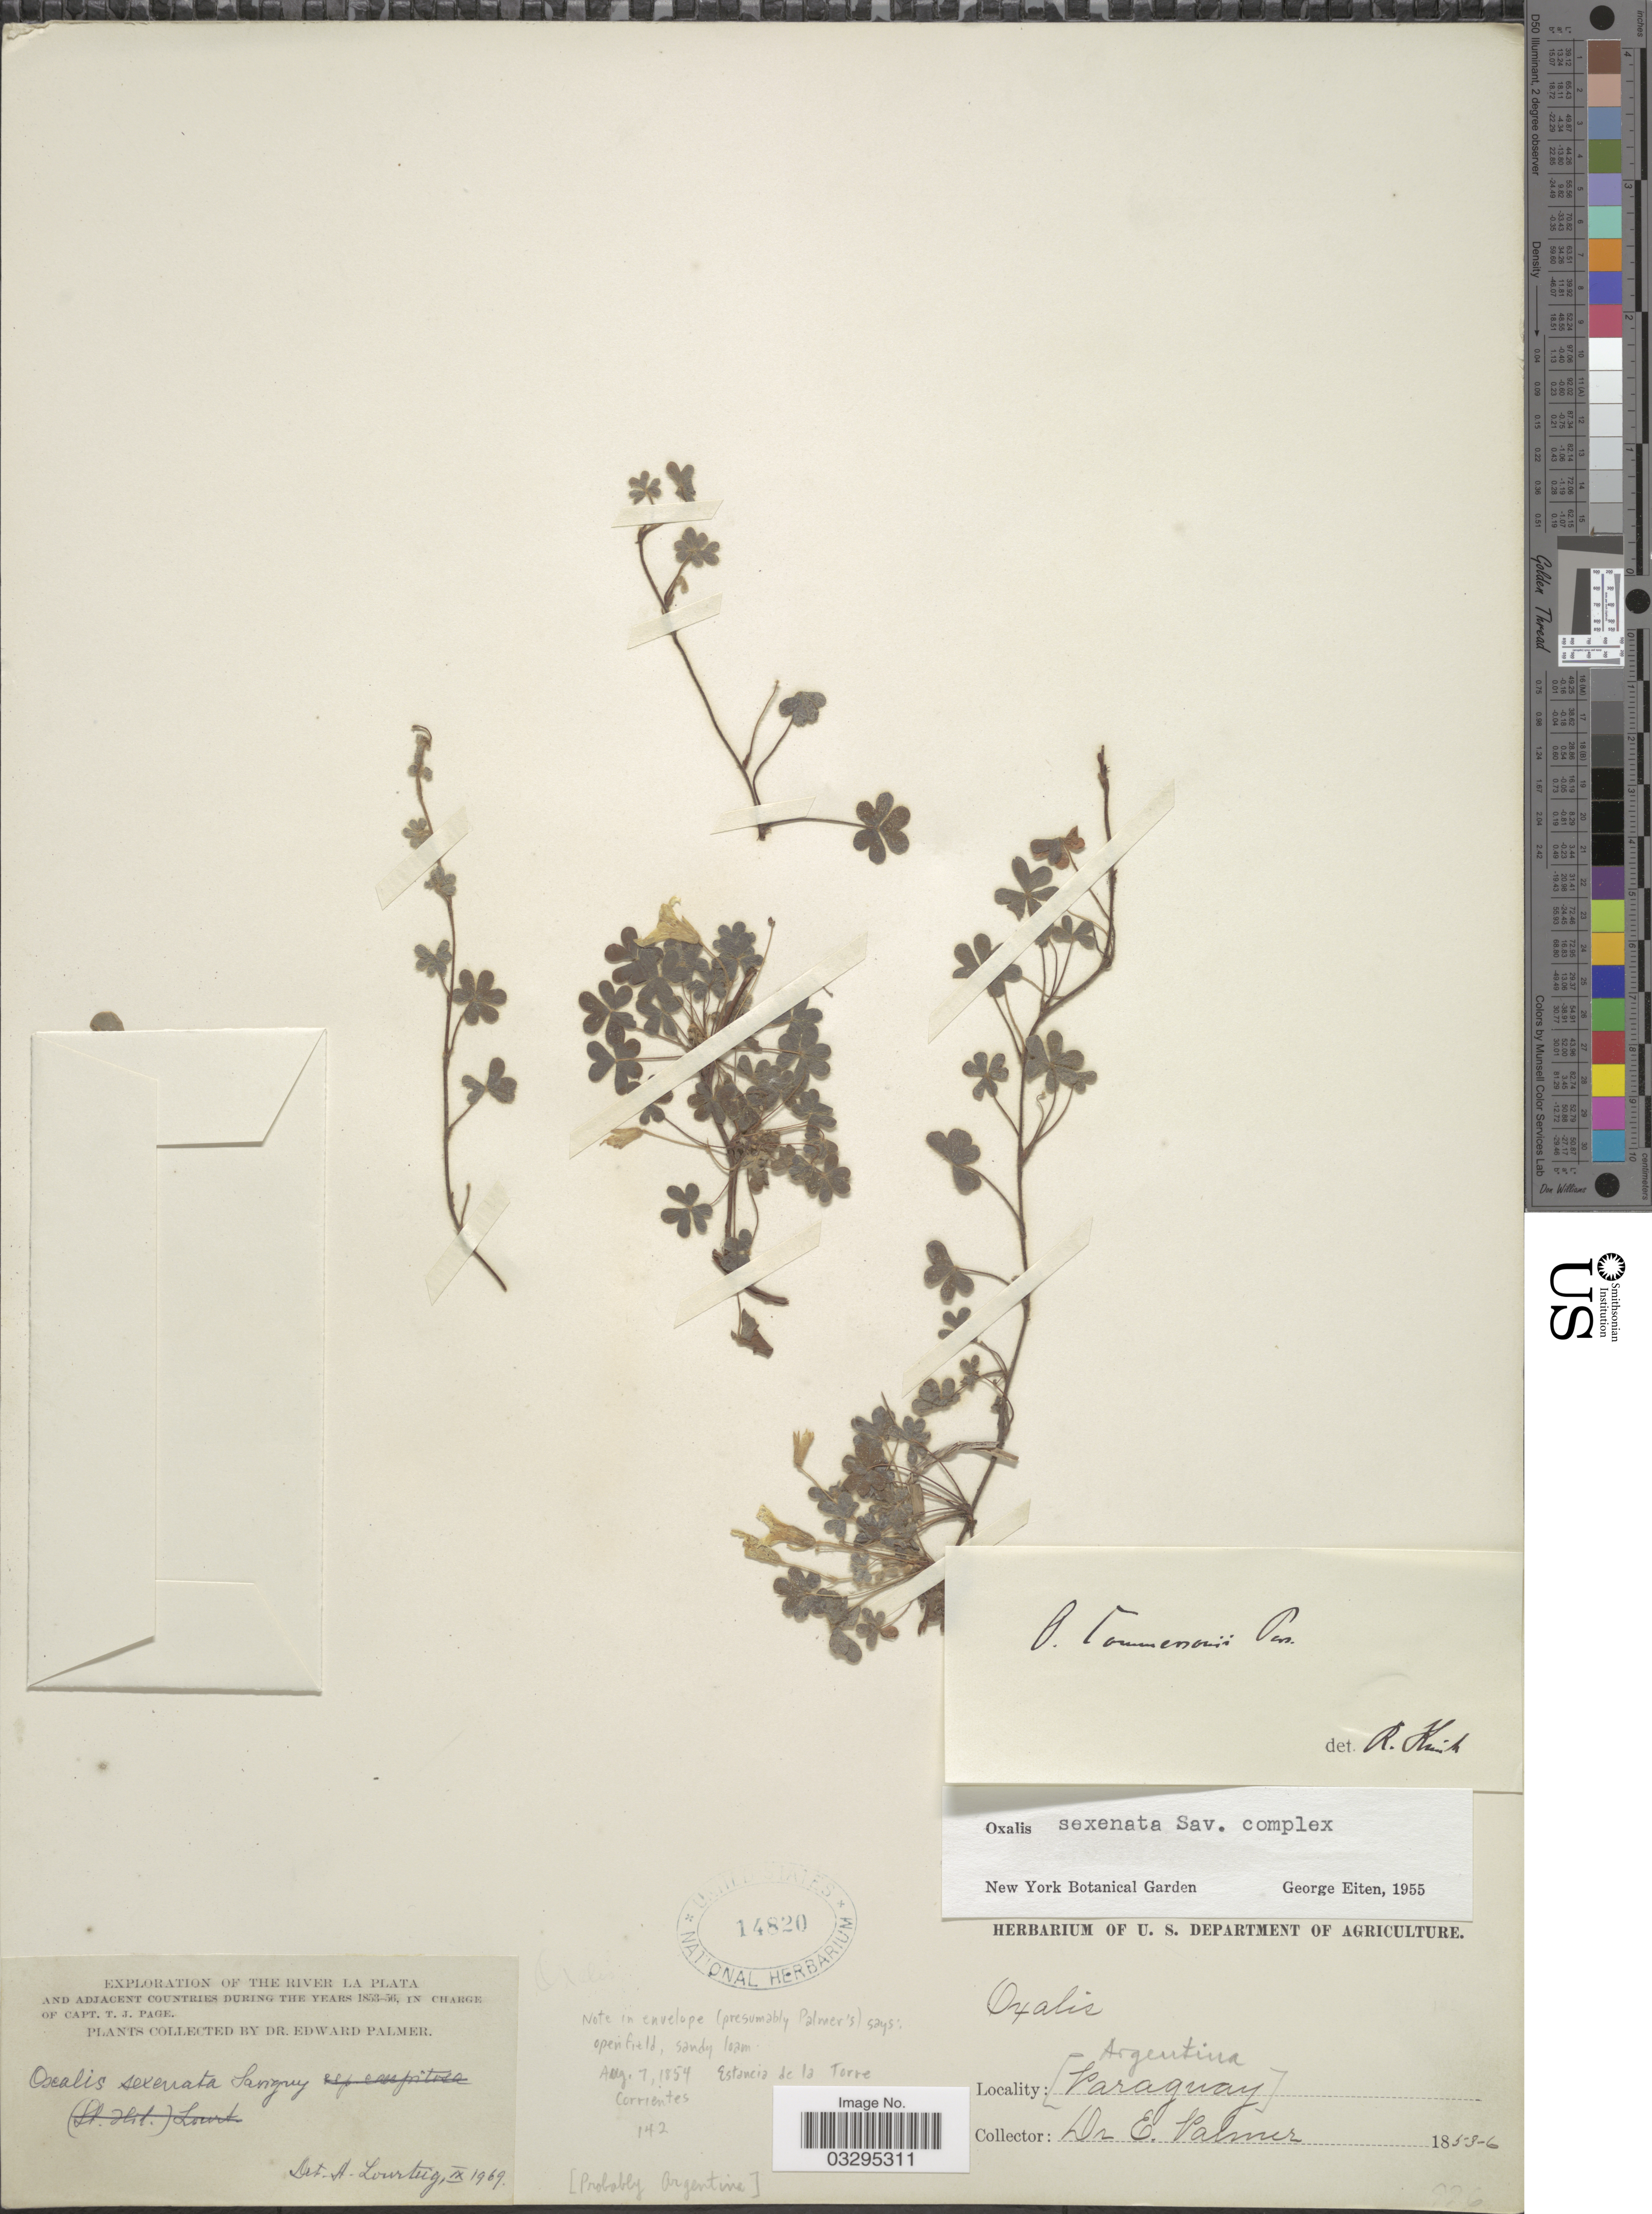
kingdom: Plantae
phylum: Tracheophyta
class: Magnoliopsida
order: Oxalidales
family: Oxalidaceae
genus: Oxalis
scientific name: Oxalis conorrhiza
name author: Jacq.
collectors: E. Palmer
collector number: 142?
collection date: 1854-08-07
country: Argentina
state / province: Corrientes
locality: River La Plata and adjacent countries. Estancia de la Torre Corrientes.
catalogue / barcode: US 14820